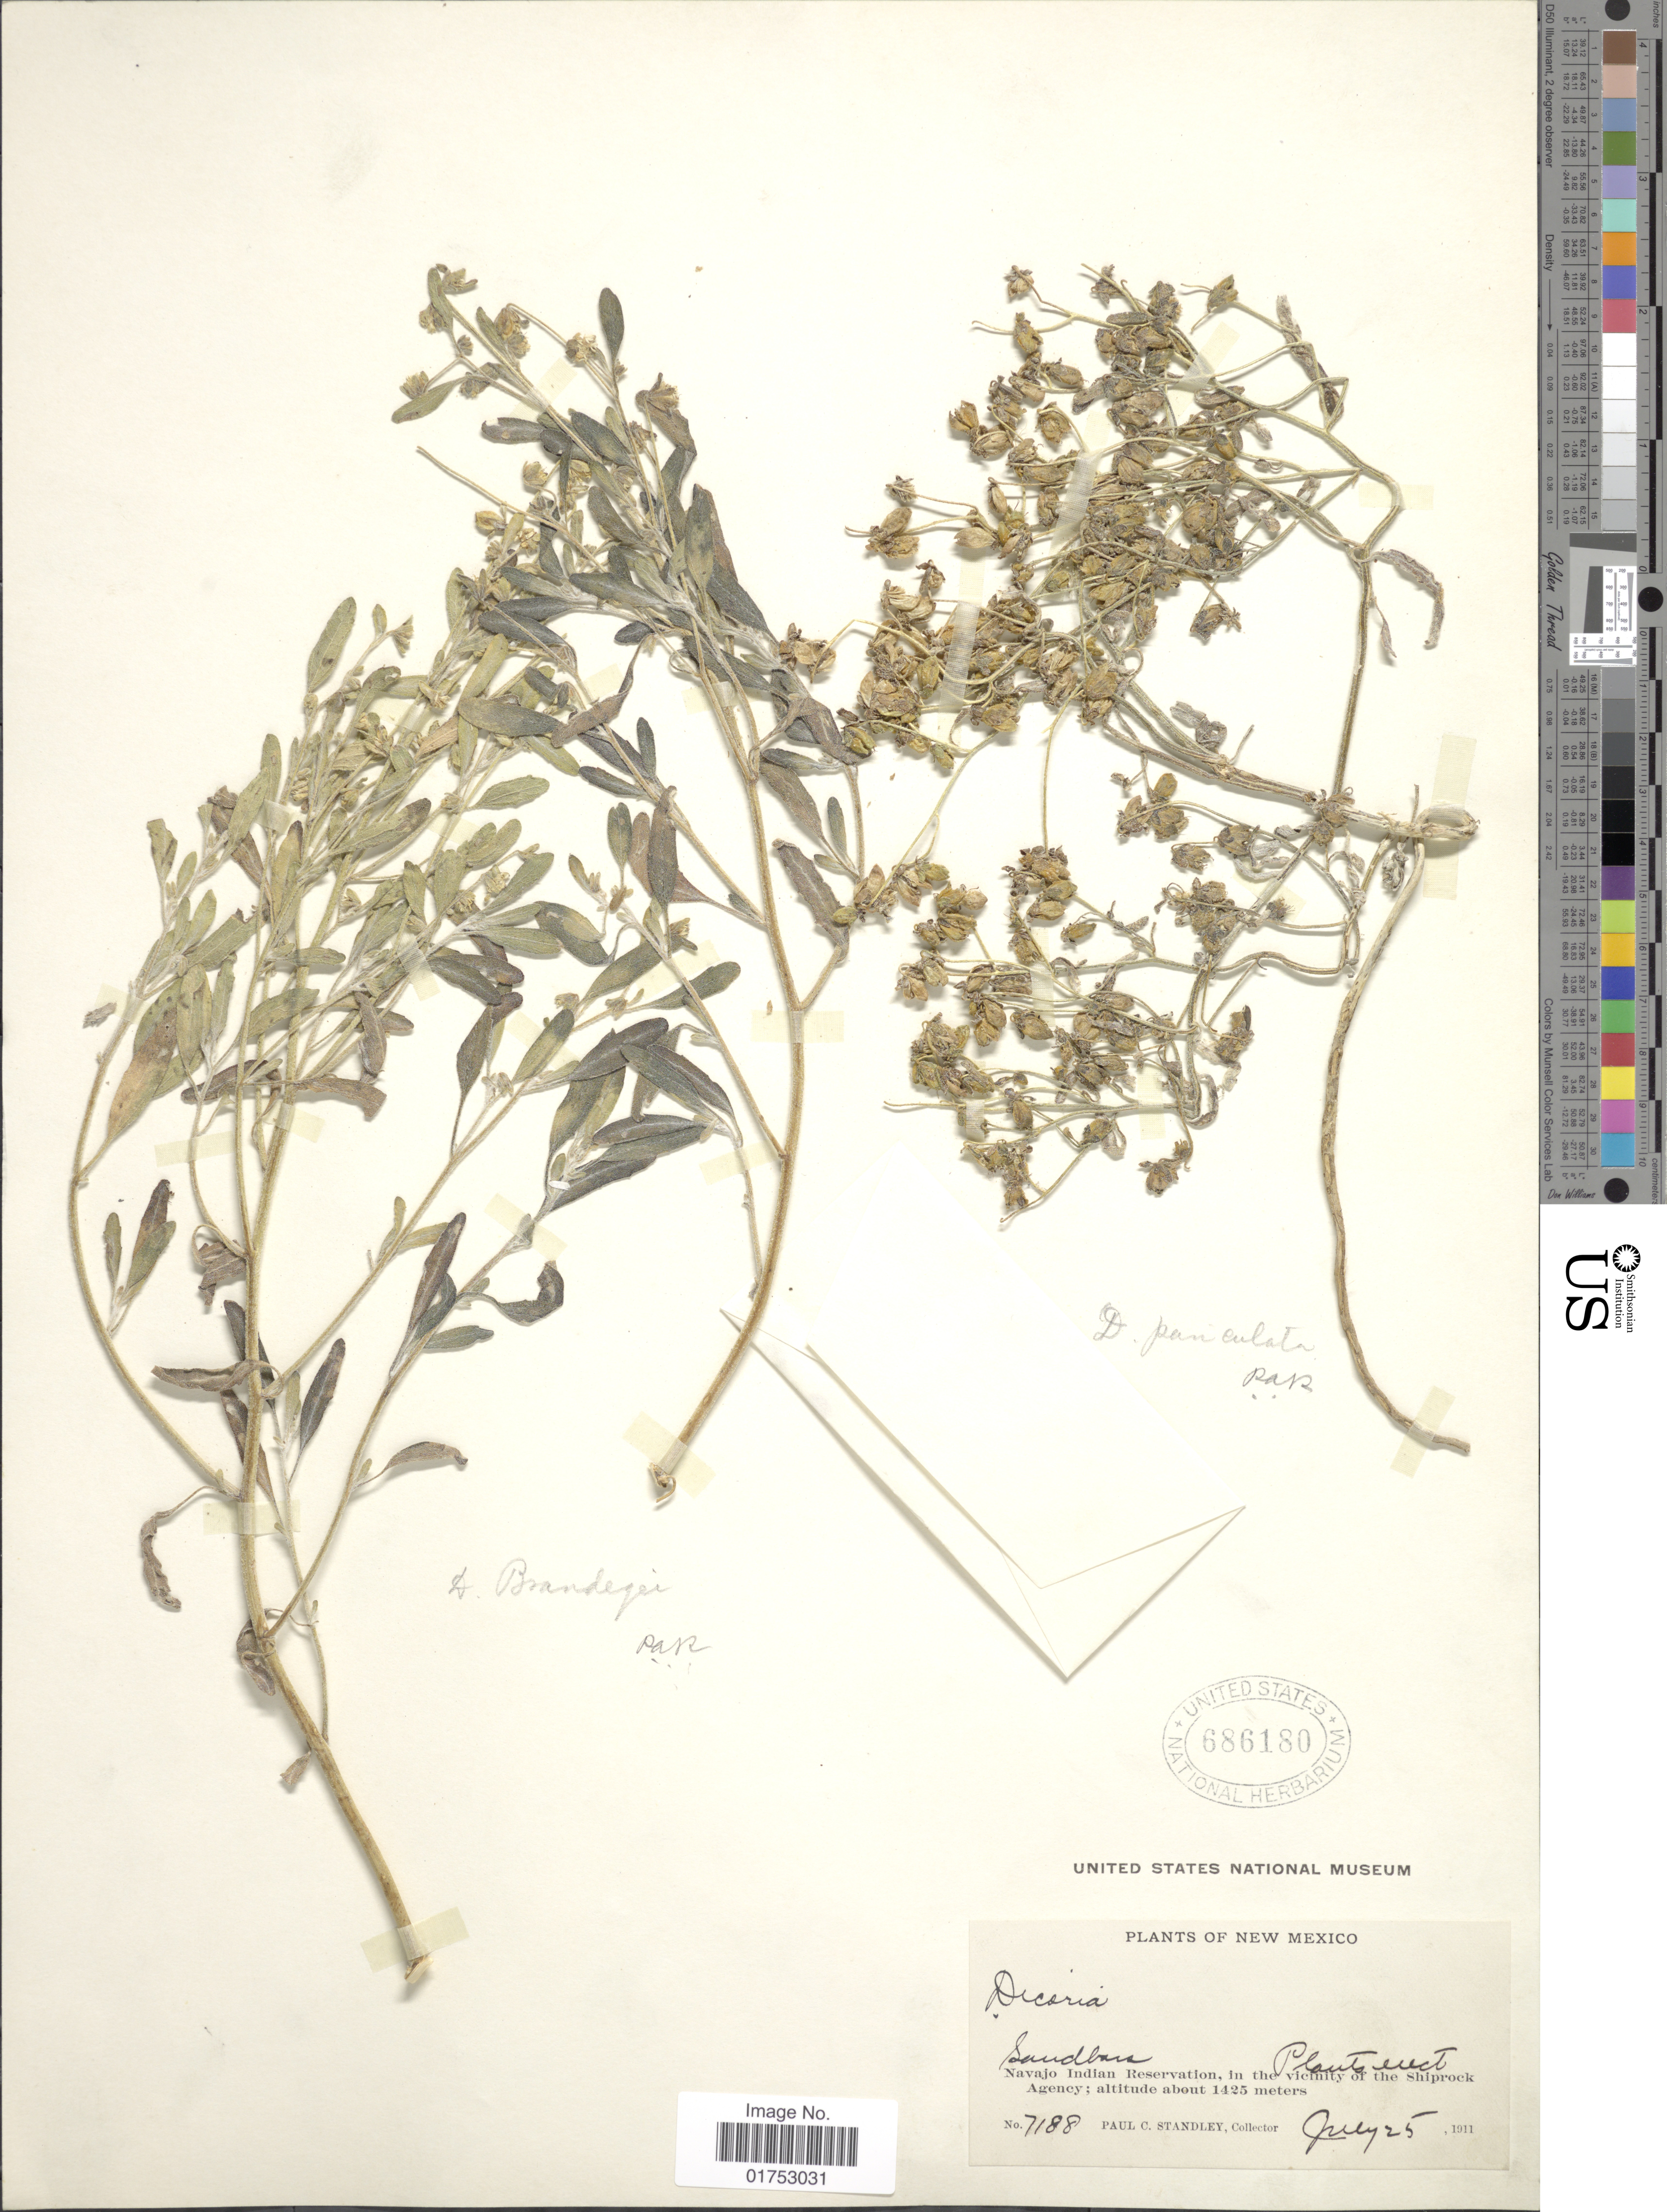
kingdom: Plantae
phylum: Tracheophyta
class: Magnoliopsida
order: Asterales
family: Asteraceae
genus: Dicoria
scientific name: Dicoria paniculata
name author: Eastw.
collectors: P. C. Standley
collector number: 7188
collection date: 1911-07-25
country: United States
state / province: New Mexico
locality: Navajo Indian Reservation, in the vicinity of the Shiprock Agency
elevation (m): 1425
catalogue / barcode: US 686180